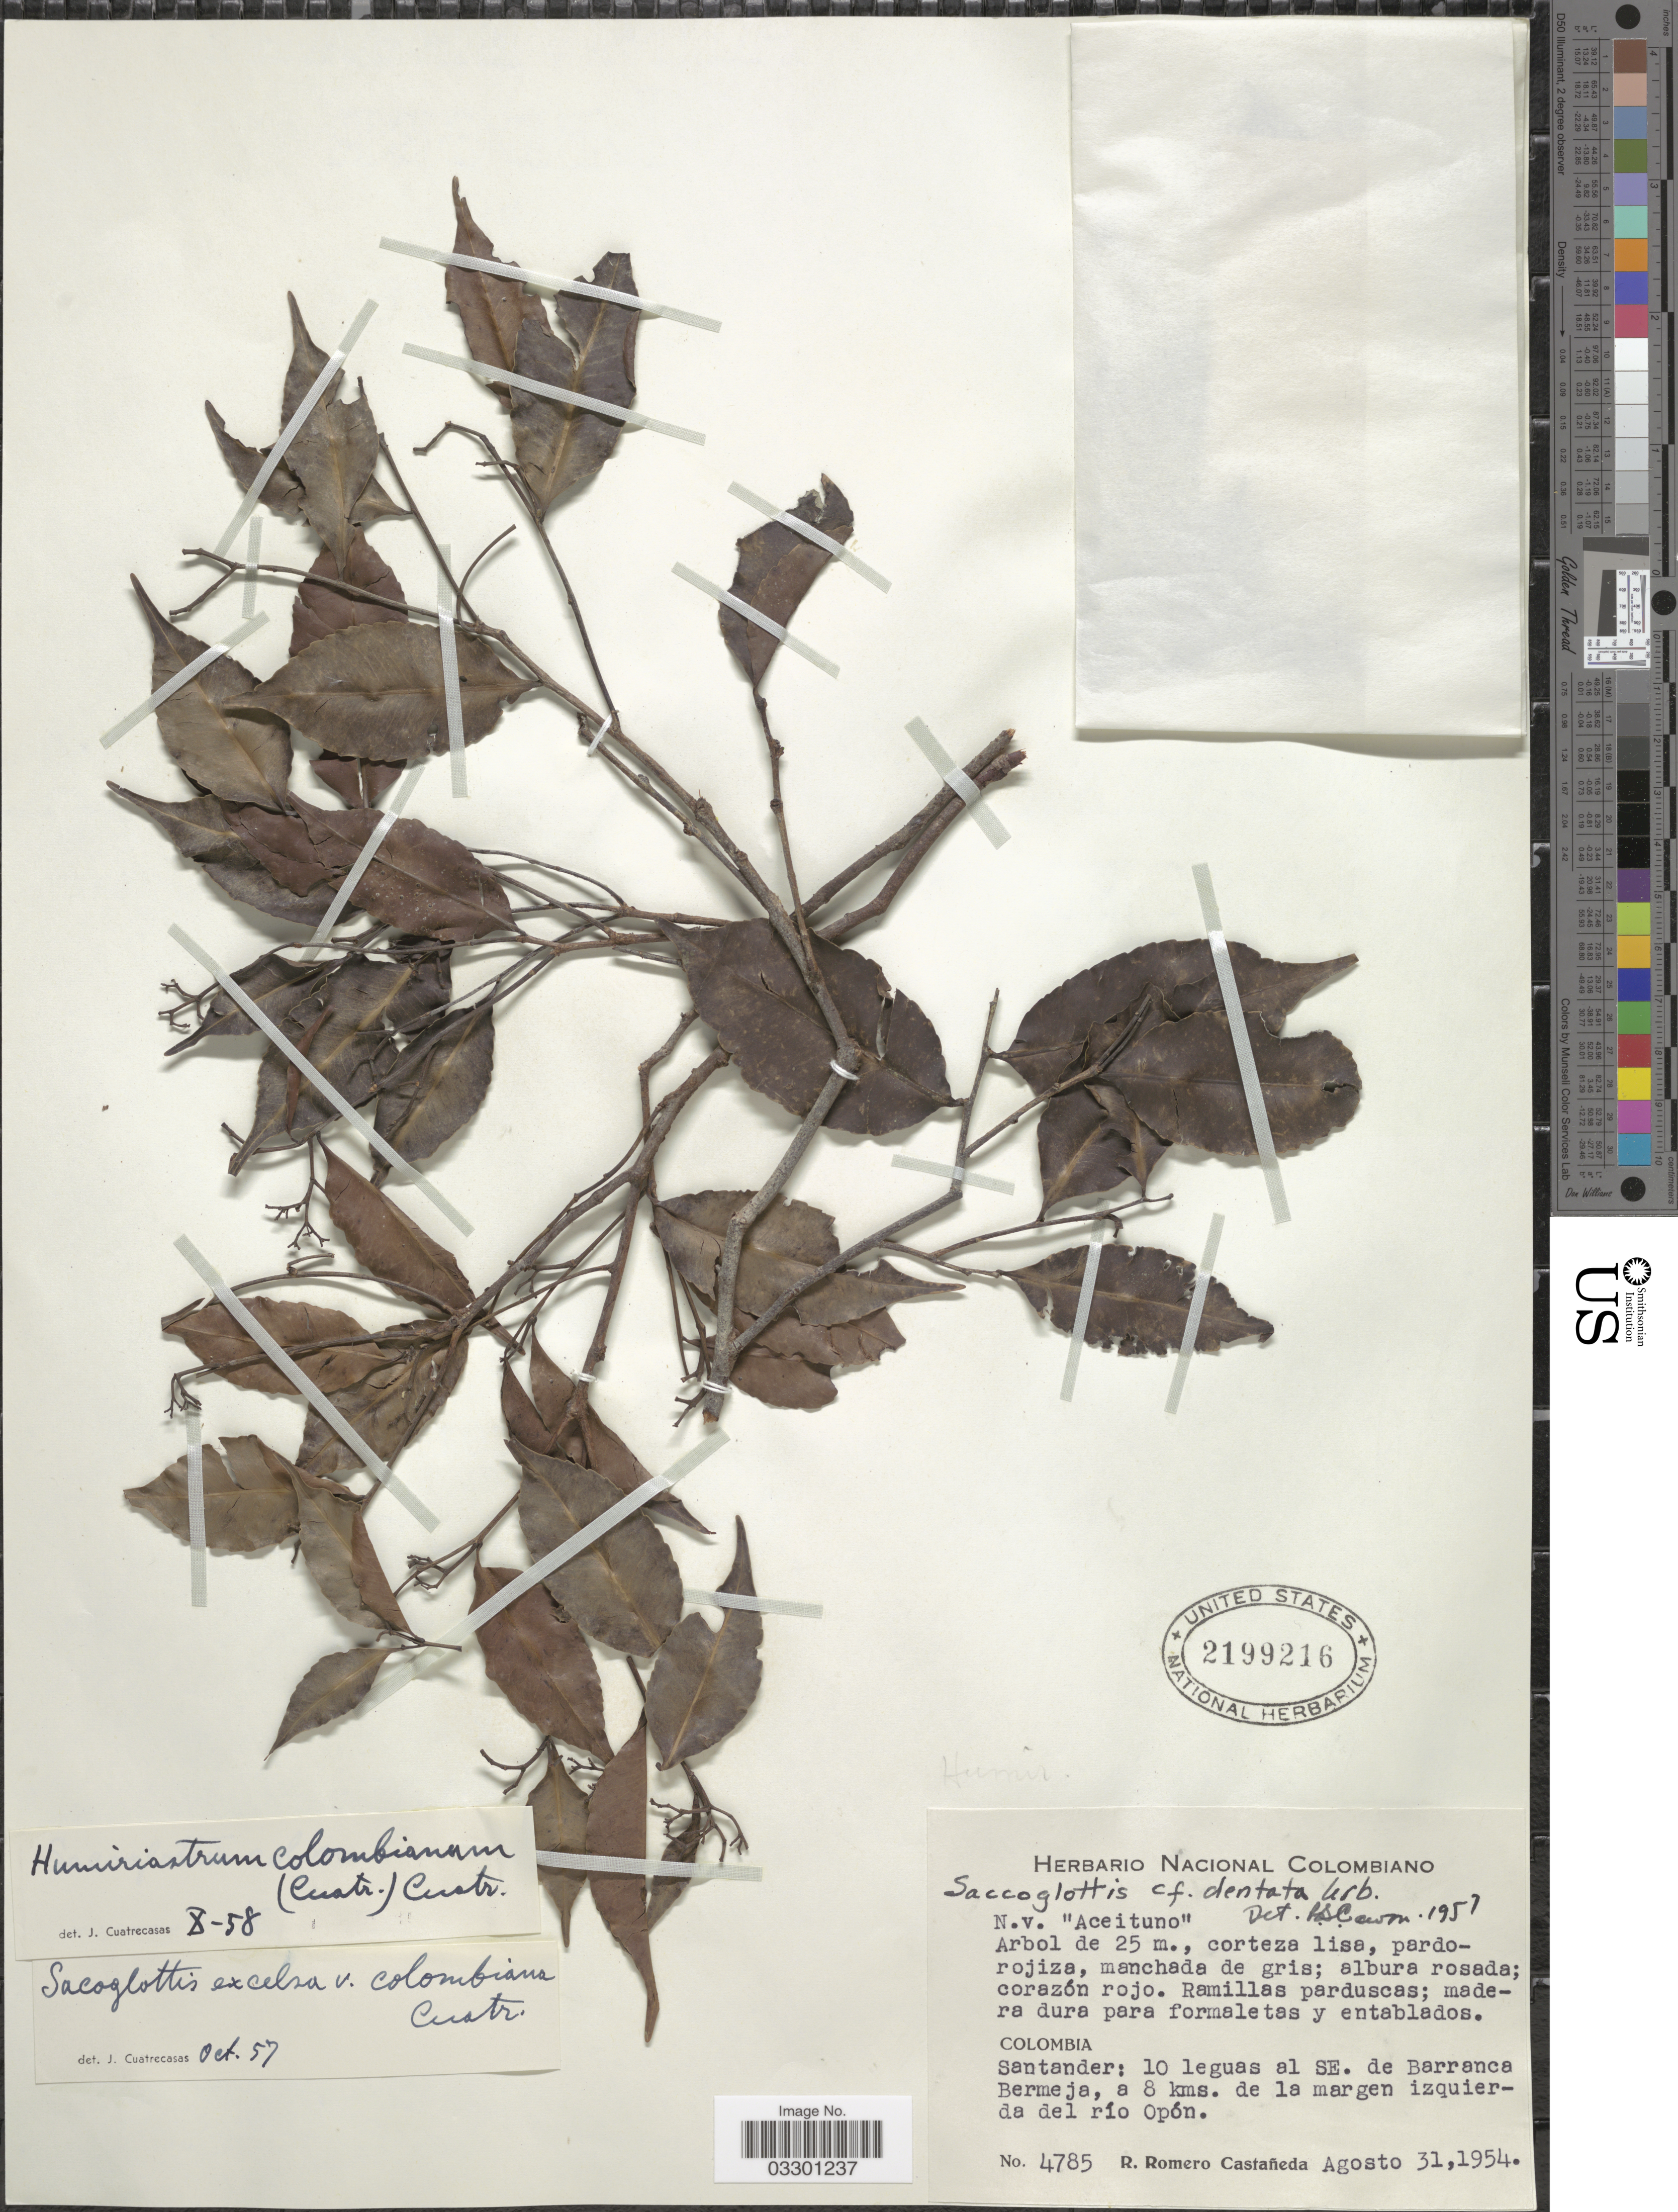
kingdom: Plantae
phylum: Tracheophyta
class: Magnoliopsida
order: Malpighiales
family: Humiriaceae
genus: Humiriastrum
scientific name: Humiriastrum colombianum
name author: (Cuatrec.) Cuatrec.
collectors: R. Romero Castañeda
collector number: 4785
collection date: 1954-08-31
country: Colombia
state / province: Santander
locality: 10 leguas al SE. de Barranca Bermeja, a 8 kms. de la margen izquierda del río Opón.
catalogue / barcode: US 2199216